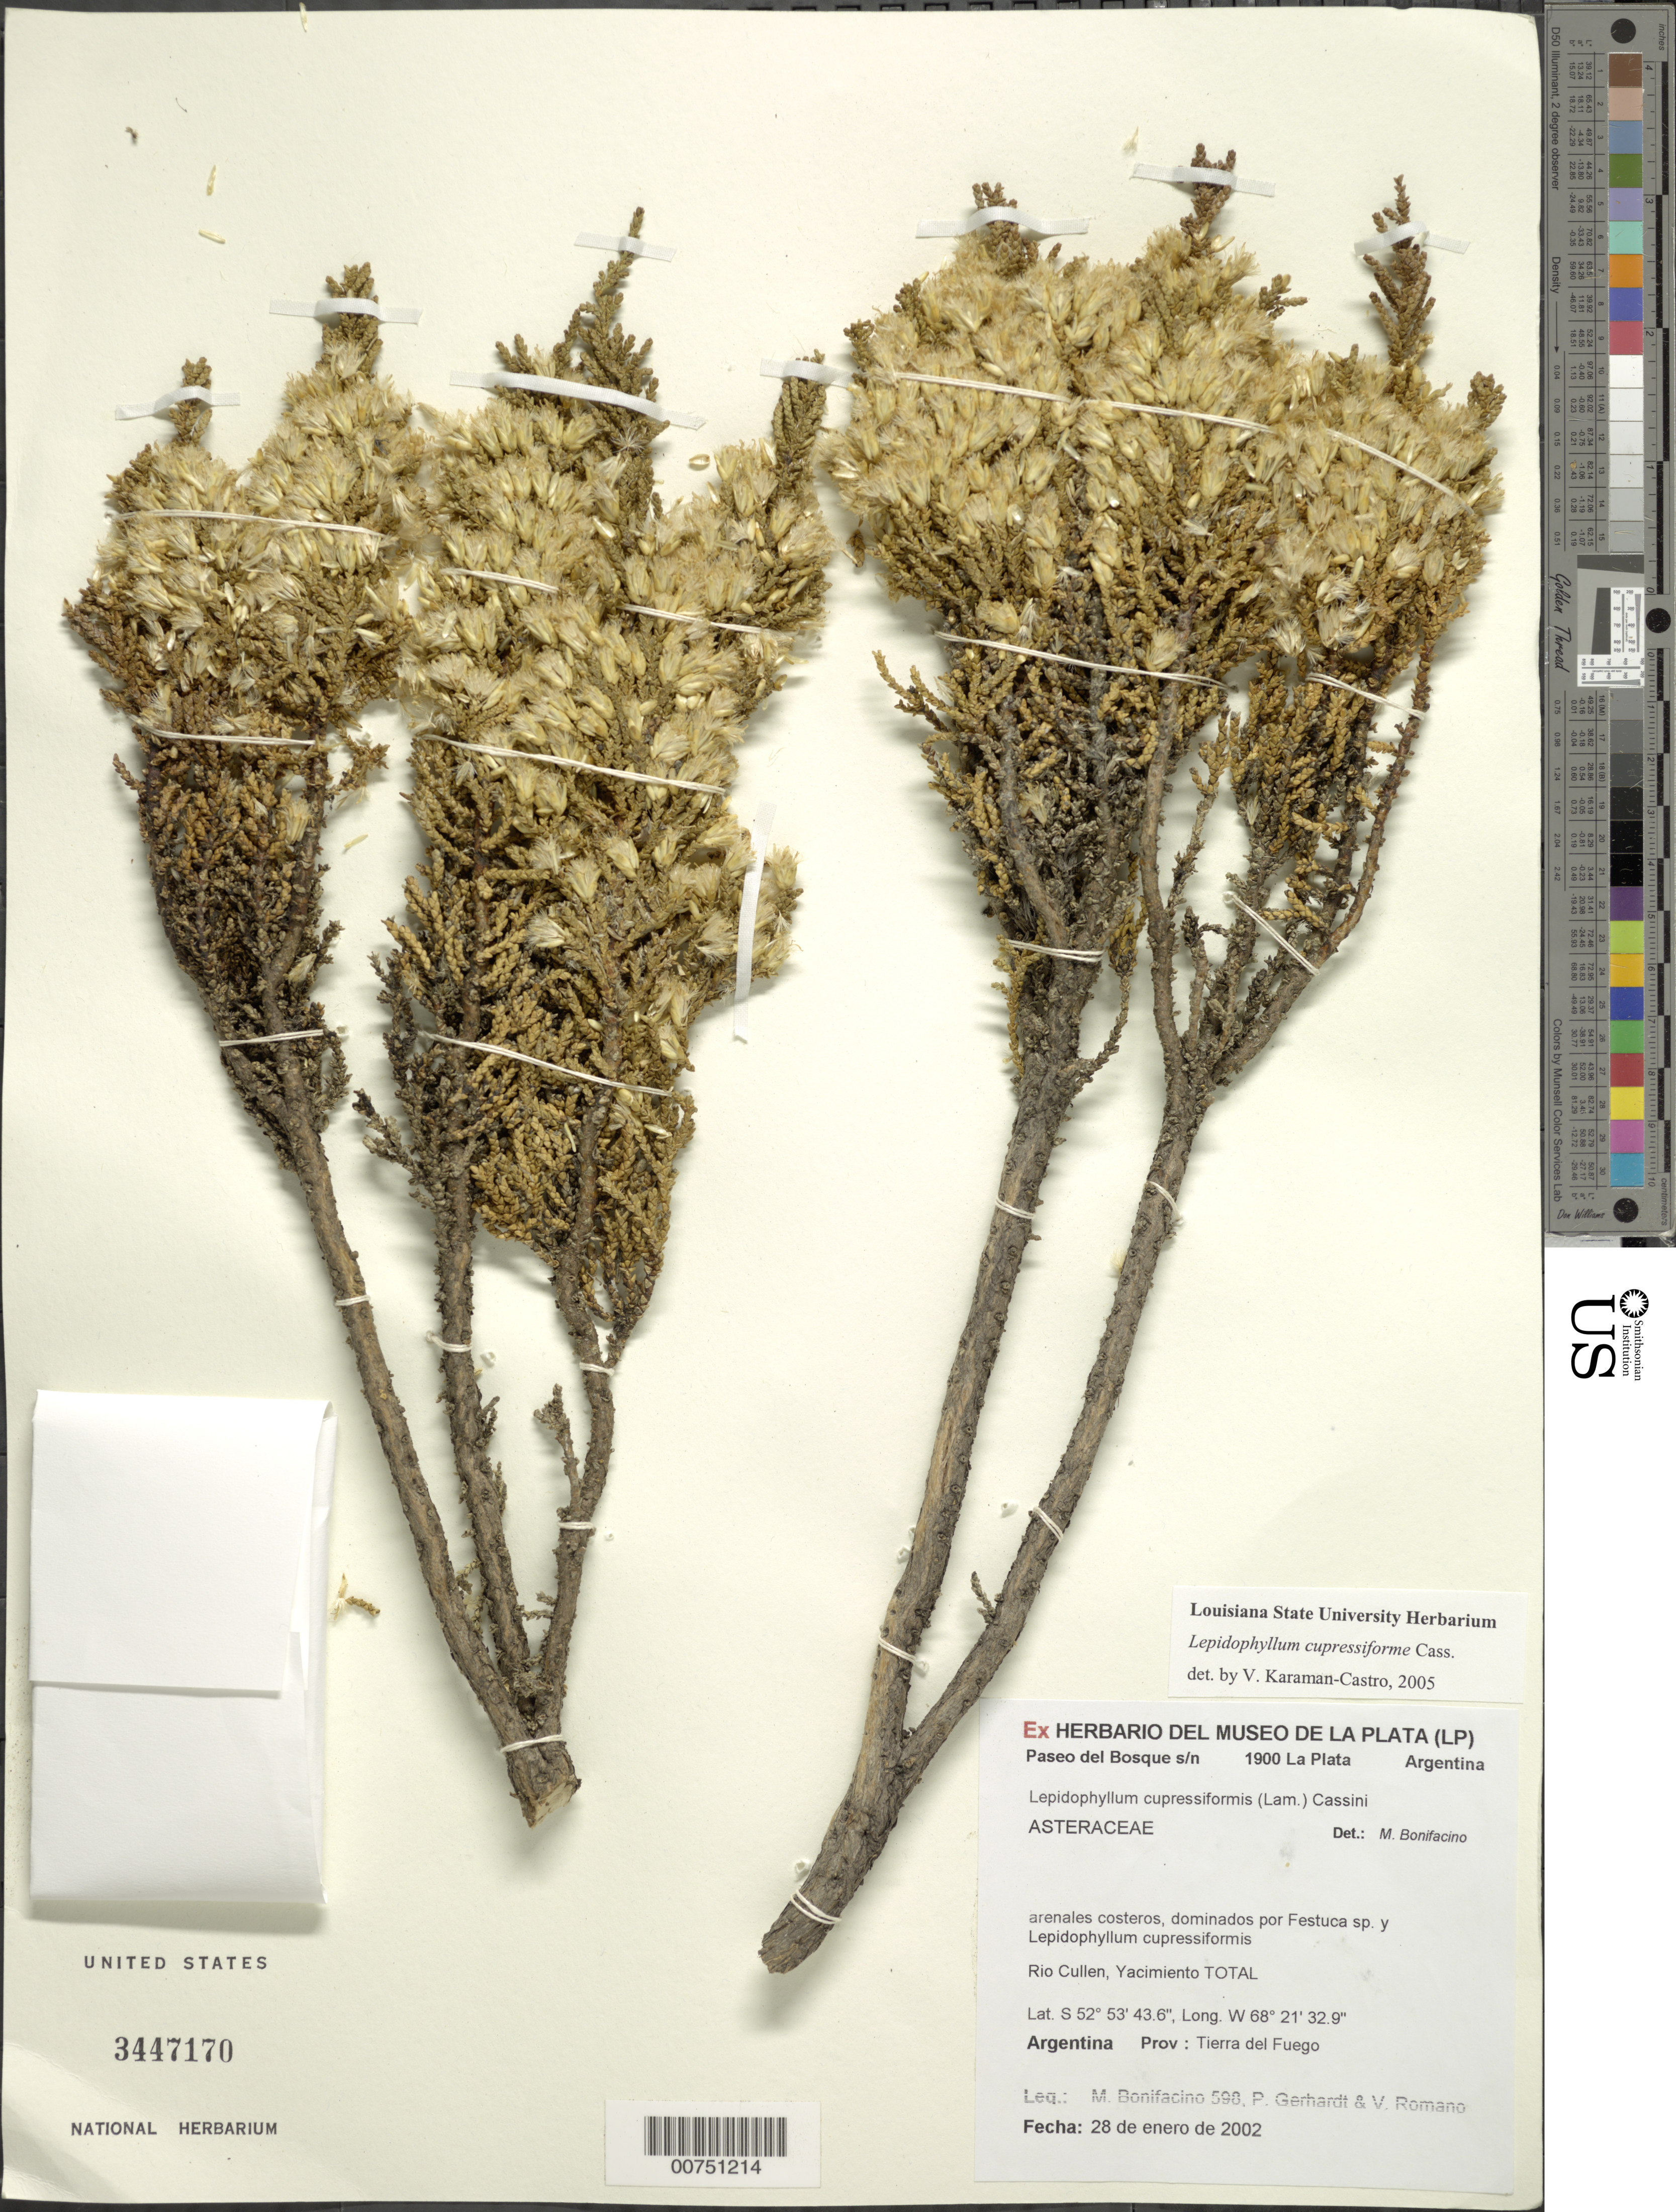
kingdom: Plantae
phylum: Tracheophyta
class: Magnoliopsida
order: Asterales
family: Asteraceae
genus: Lepidophyllum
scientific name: Lepidophyllum cupressiforme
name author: (Lam.) Cass.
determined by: Bonifacino, José Mauricio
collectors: M. Bonifacino, P. Gerhardt & V. Romano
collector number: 0598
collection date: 2002-01-28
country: Argentina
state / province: Tierra del Fuego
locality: Rio Cullen, Yacimiento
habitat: Arenales costeros, dominados por Festuca sp. y Lepidophyllum cupressiformis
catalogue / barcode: US 3447170